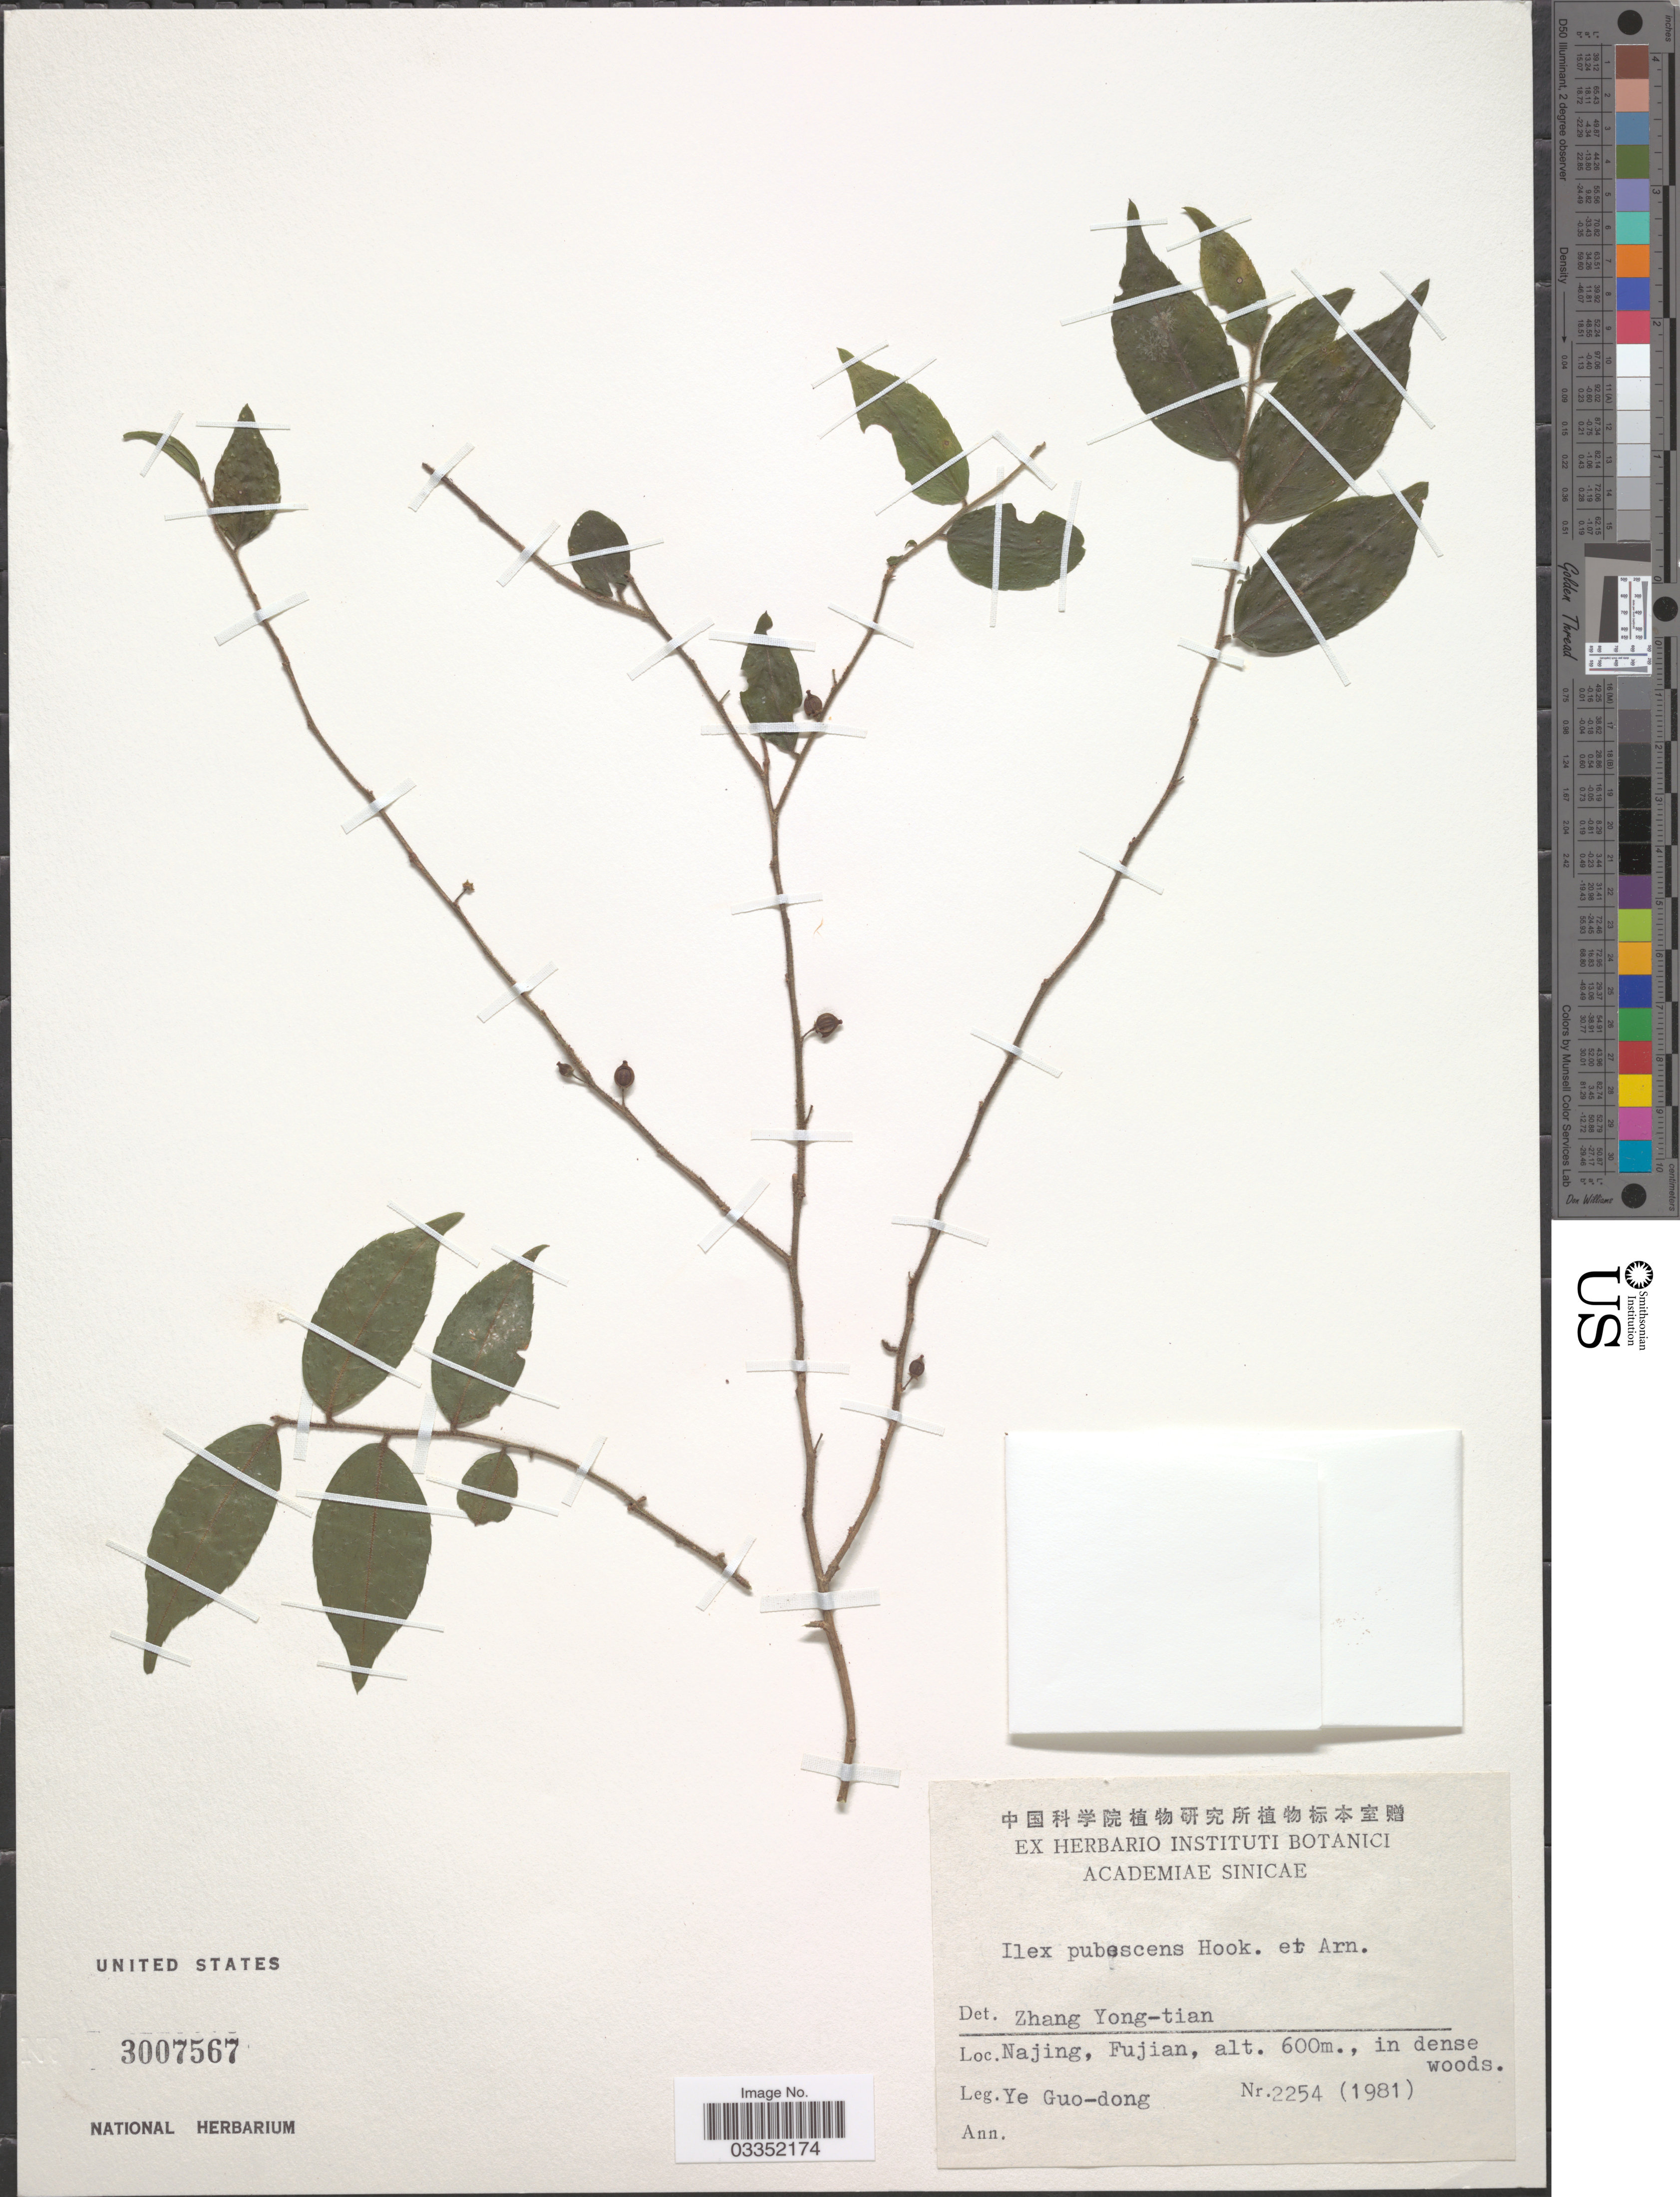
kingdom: Plantae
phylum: Tracheophyta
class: Magnoliopsida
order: Aquifoliales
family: Aquifoliaceae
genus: Ilex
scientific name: Ilex pubescens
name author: Hook. & Arn.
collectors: Ye Guo-Dong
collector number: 2254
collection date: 1981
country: China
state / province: Fujian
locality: Najing.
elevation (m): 600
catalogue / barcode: US 3007567